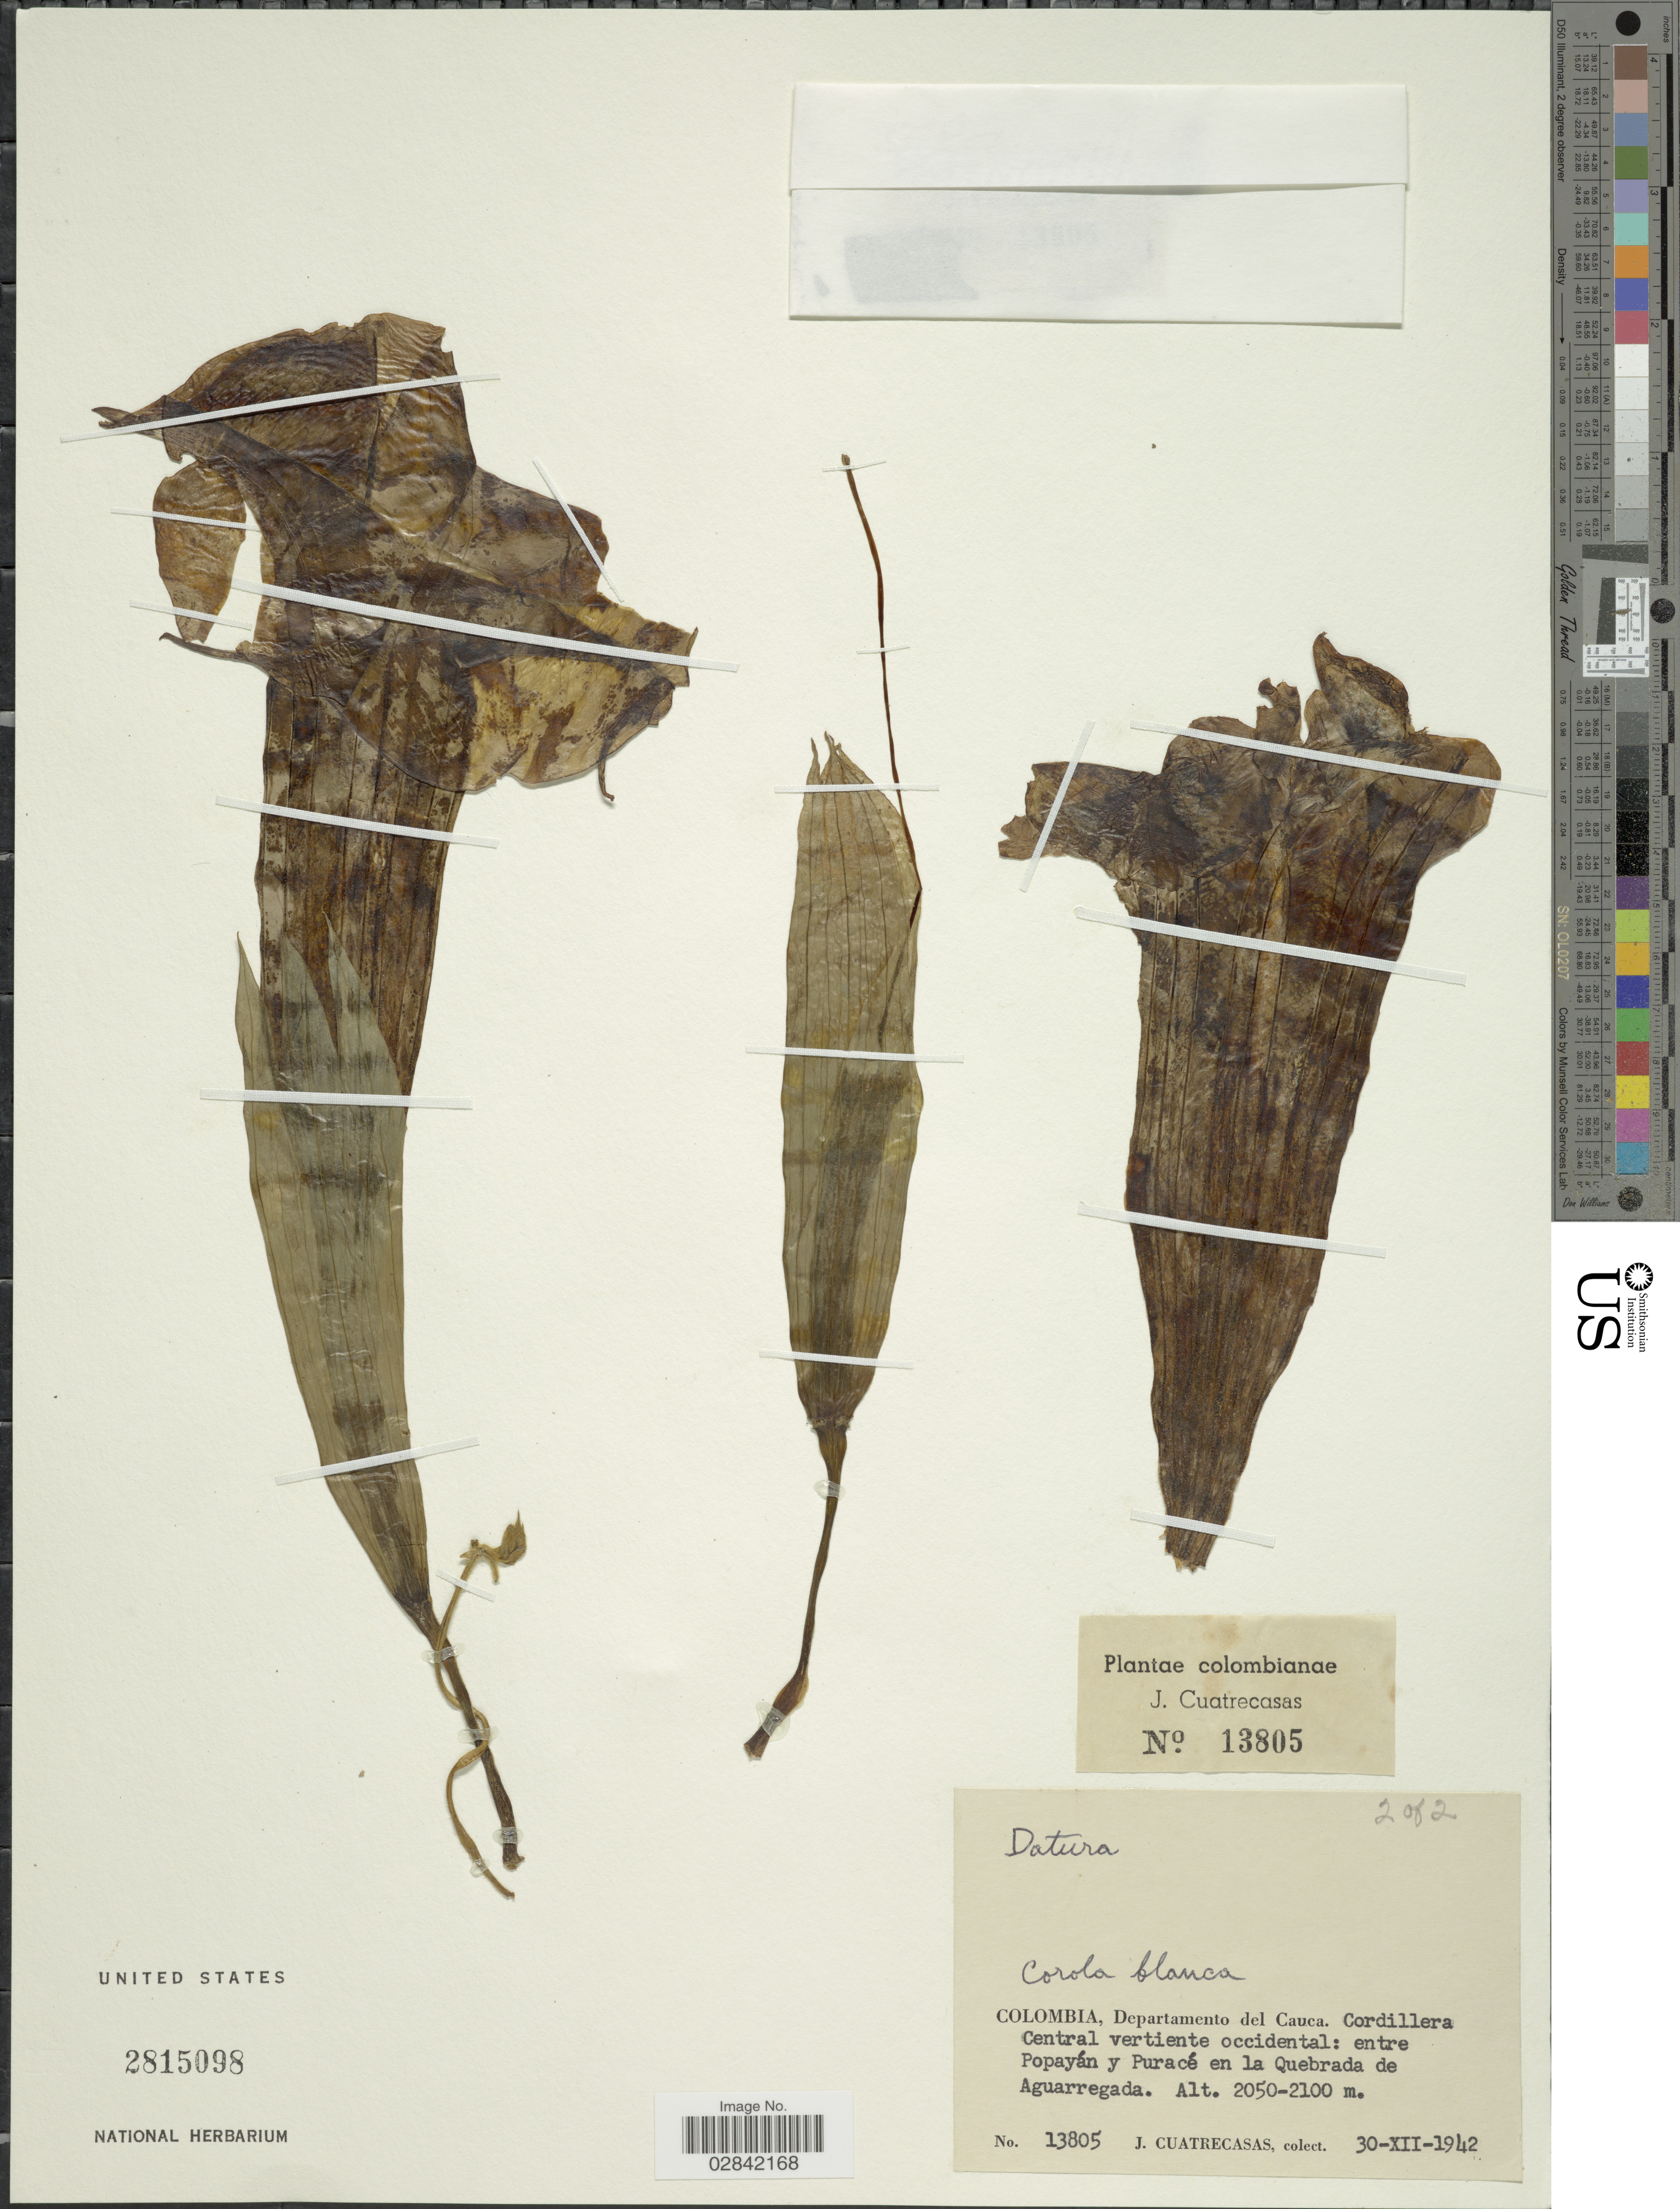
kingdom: Plantae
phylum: Tracheophyta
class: Magnoliopsida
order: Solanales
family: Solanaceae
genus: Brugmansia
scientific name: Brugmansia sp.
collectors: J. Cuatrecasas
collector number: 13805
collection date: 1942-12-30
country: Colombia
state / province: Cauca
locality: Departamento del Cauca, Cordillera Central vertiente occidental: entre Popayán y Puracé en la Quebrada de Aguarregada.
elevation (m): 2050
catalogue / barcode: US 2815098